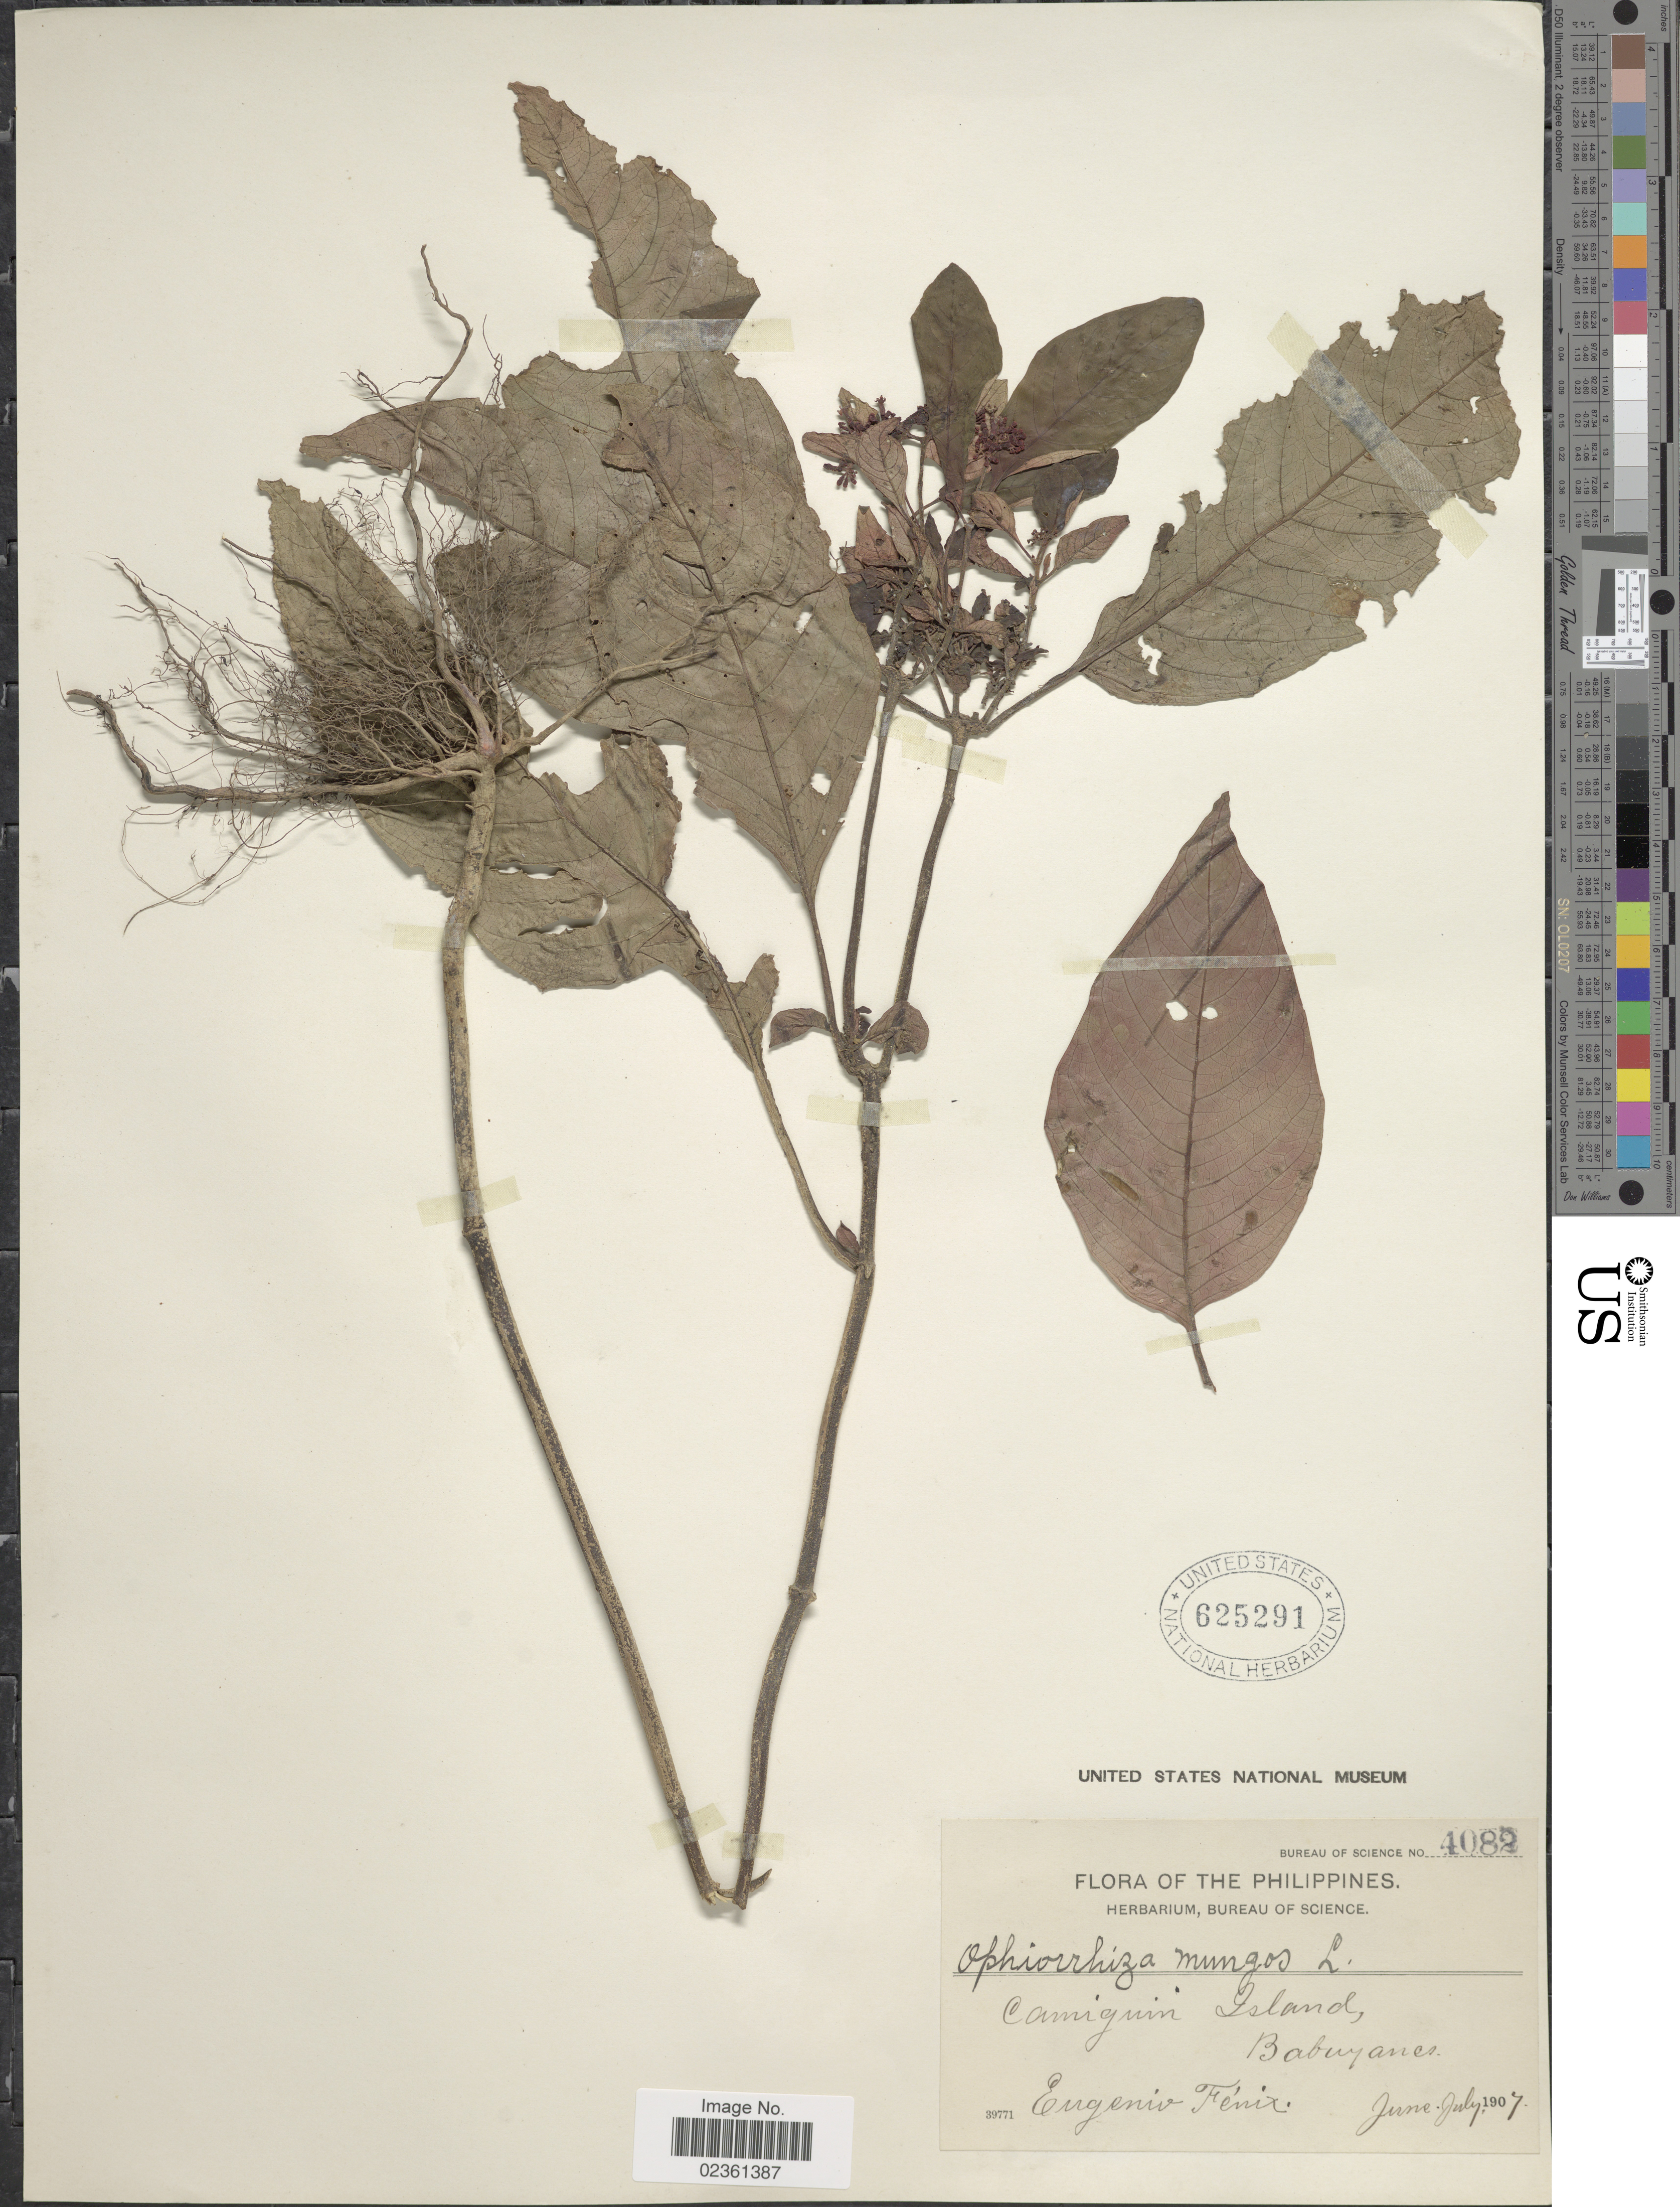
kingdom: Plantae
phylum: Tracheophyta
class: Magnoliopsida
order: Gentianales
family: Rubiaceae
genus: Ophiorrhiza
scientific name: Ophiorrhiza mungos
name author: L.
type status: Type Number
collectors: E. Fénix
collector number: Bureau of Science 4082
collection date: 1907-06/1907-07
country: Philippines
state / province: Northern Mindanao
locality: Camiguin Island, Babuyanes.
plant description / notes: Identified and filed as Ophiorrhiza mungos L.; but Fenix (Bur. Sci.) 4082 is the type number of Illigera cardiophylla Merr.; this specimen to be evaluated as possible type material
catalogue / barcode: US 625291